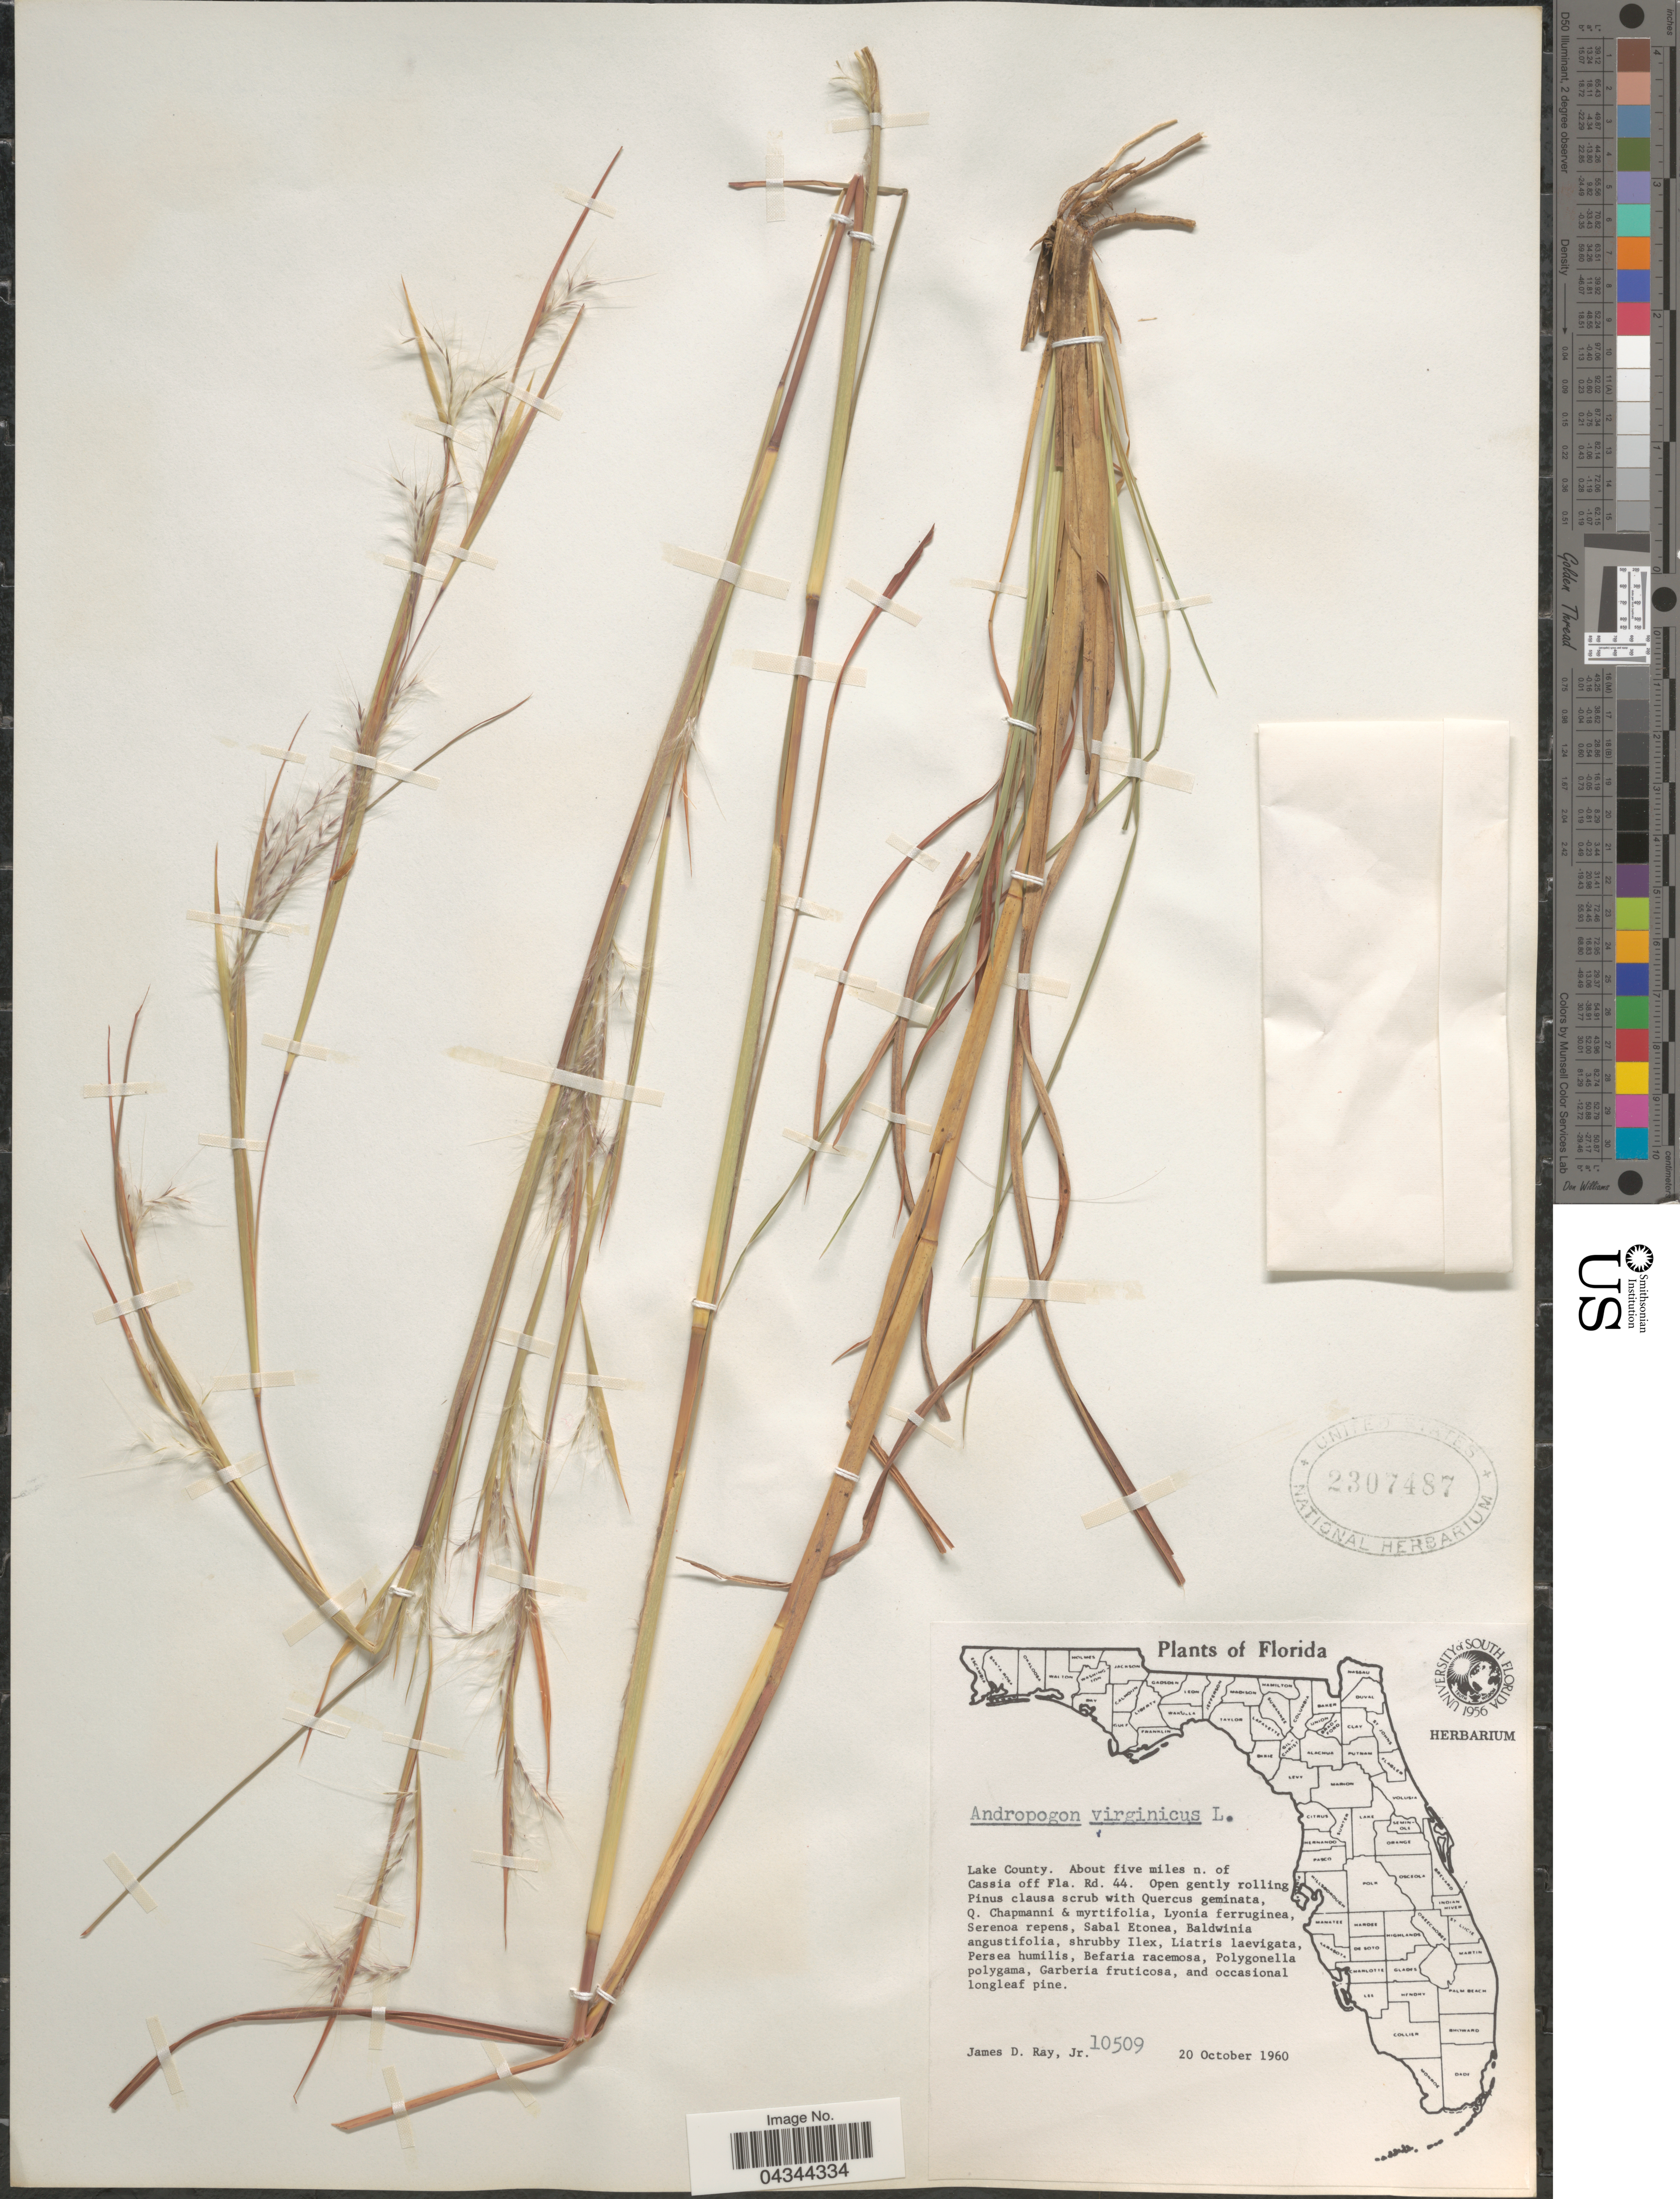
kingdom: Plantae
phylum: Tracheophyta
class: Liliopsida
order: Poales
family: Poaceae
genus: Andropogon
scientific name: Andropogon virginicus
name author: L.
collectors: J. D. Ray Jr.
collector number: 10509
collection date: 1960-10-20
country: United States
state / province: Florida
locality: Lake County. About five miles n. of Cassia off Fla. Rd. 44.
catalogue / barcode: US 2307487